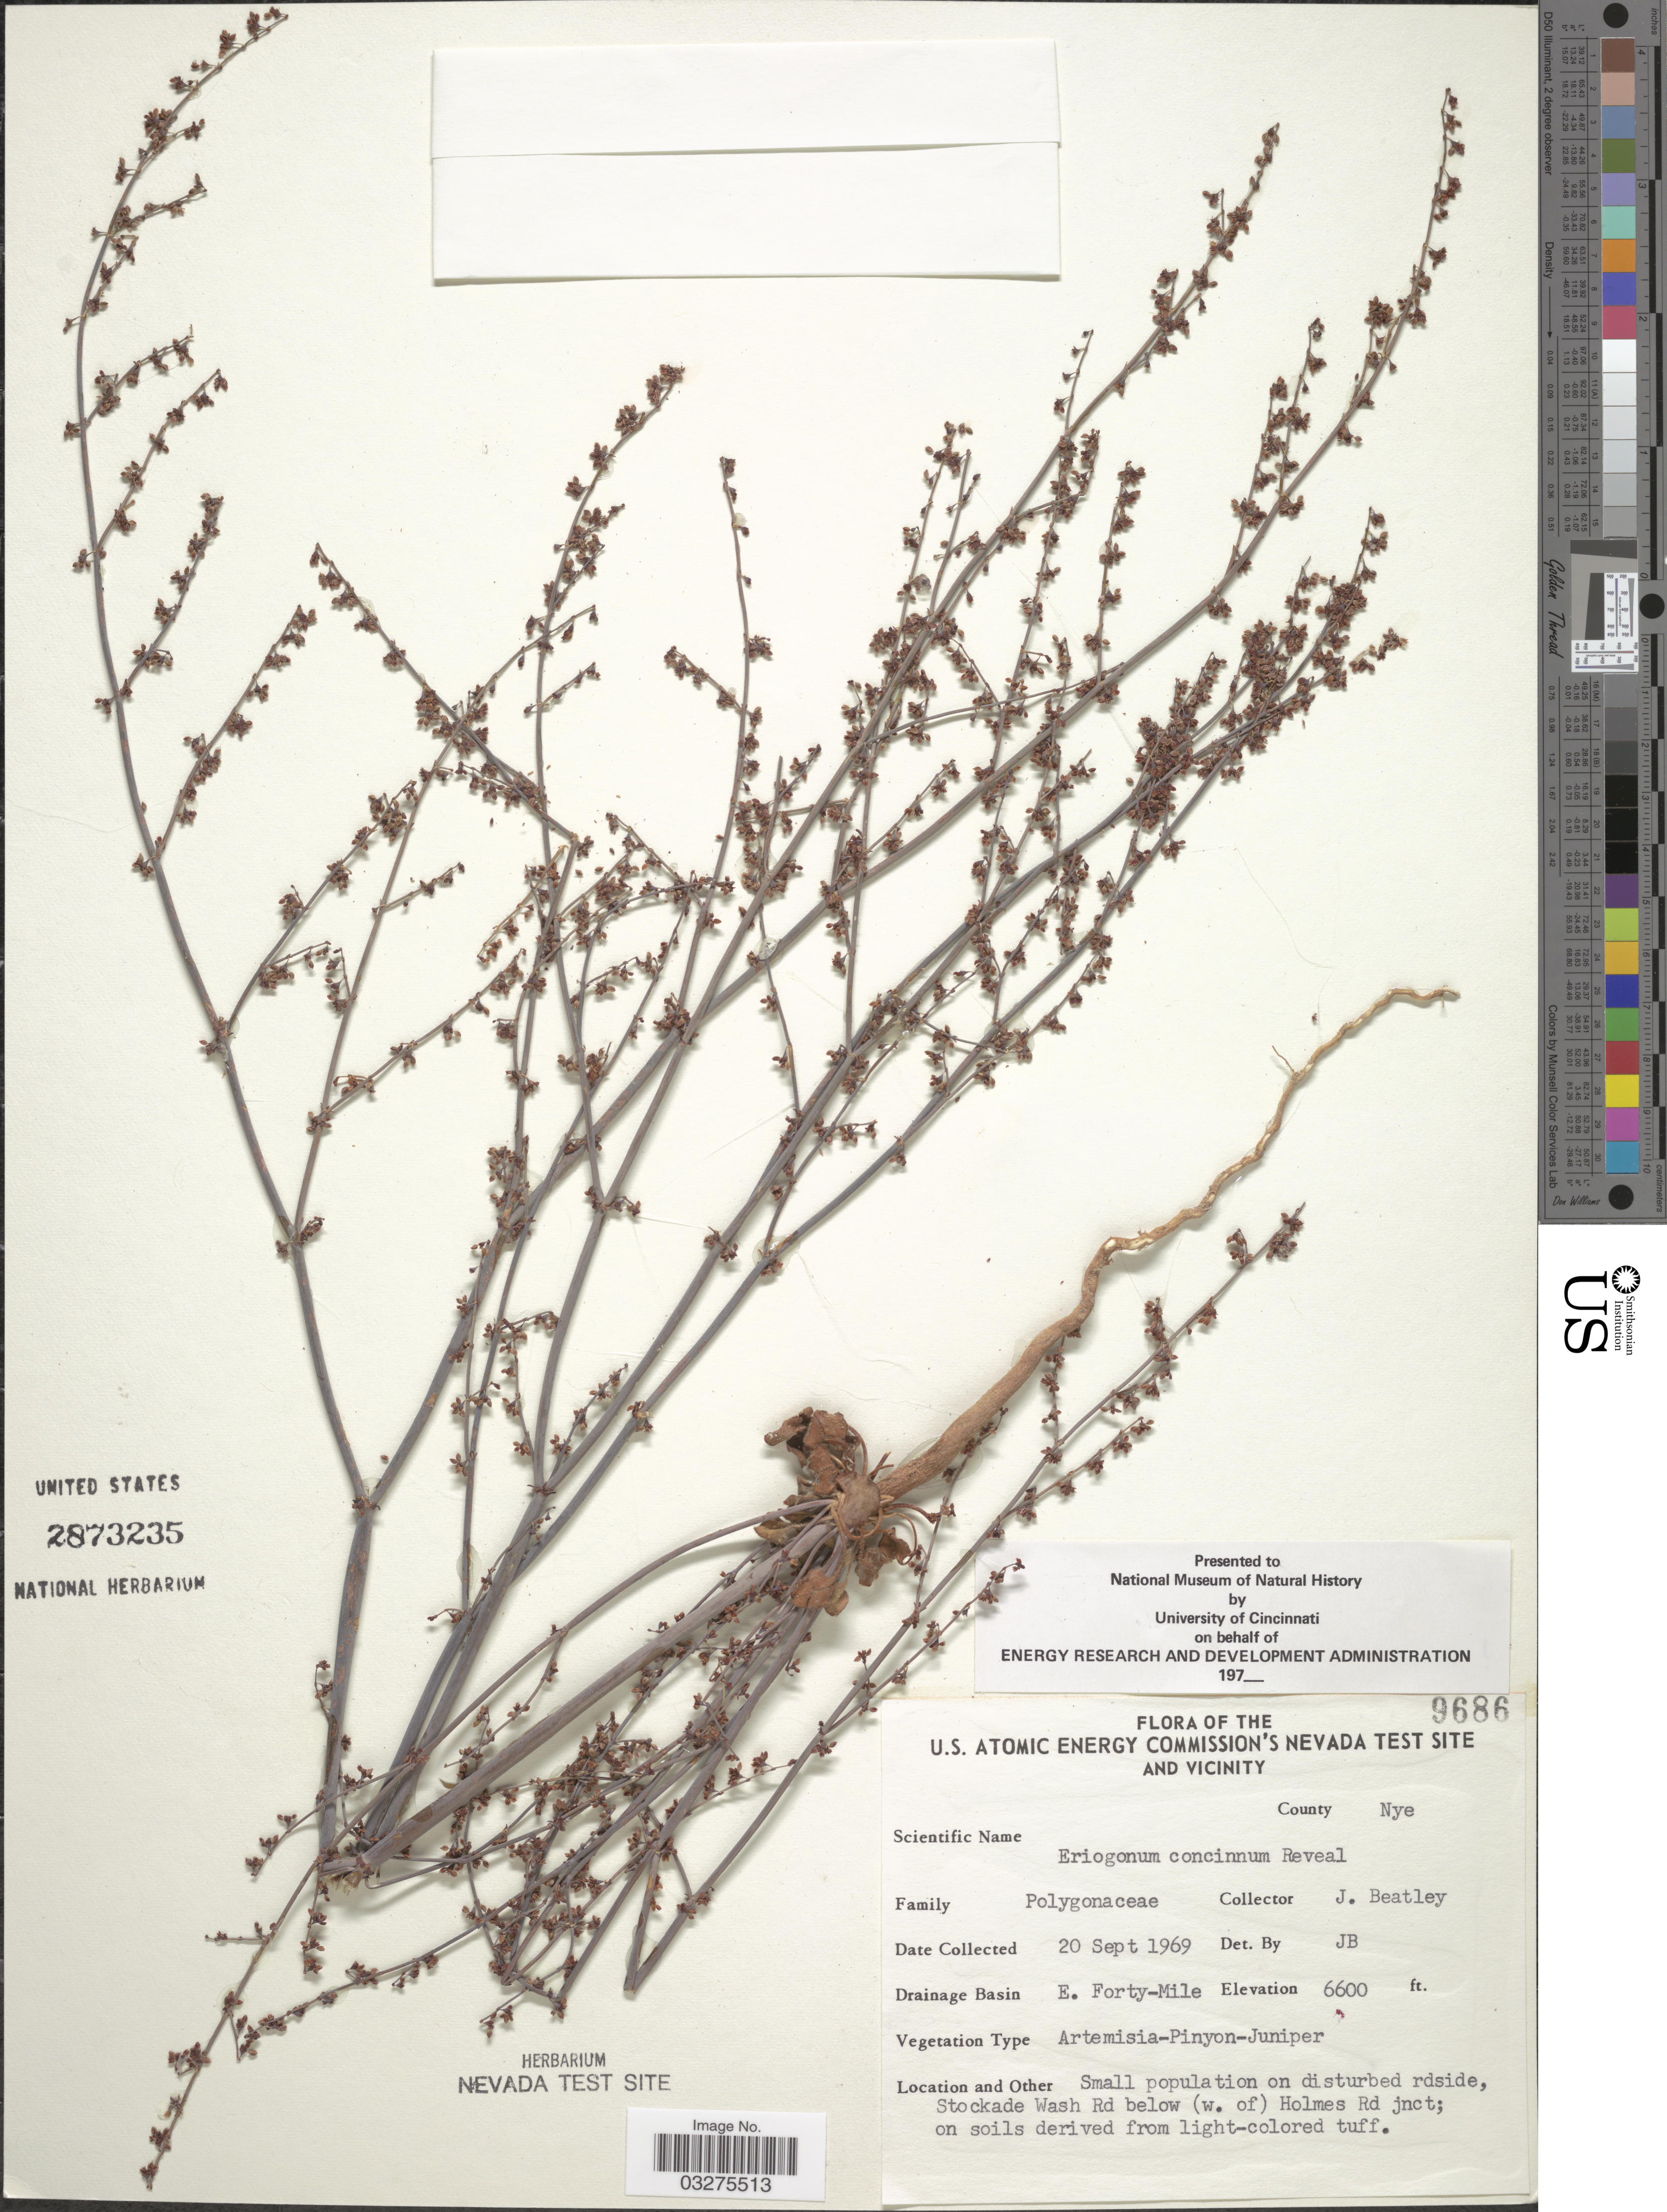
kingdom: Plantae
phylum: Tracheophyta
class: Magnoliopsida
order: Caryophyllales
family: Polygonaceae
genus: Eriogonum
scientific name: Eriogonum concinnum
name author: Reveal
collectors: J. C. Beatley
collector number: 9686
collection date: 1969-09-20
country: United States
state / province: Nevada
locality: U.S. Atomic Energy Commission's Nevada Test Site and vicinity. County Nye. Drainage Basin E. Forty-Mile. Stockade Wash Rd below (w. of) Holmes Rd jnct.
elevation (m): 2012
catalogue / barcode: US 2873235